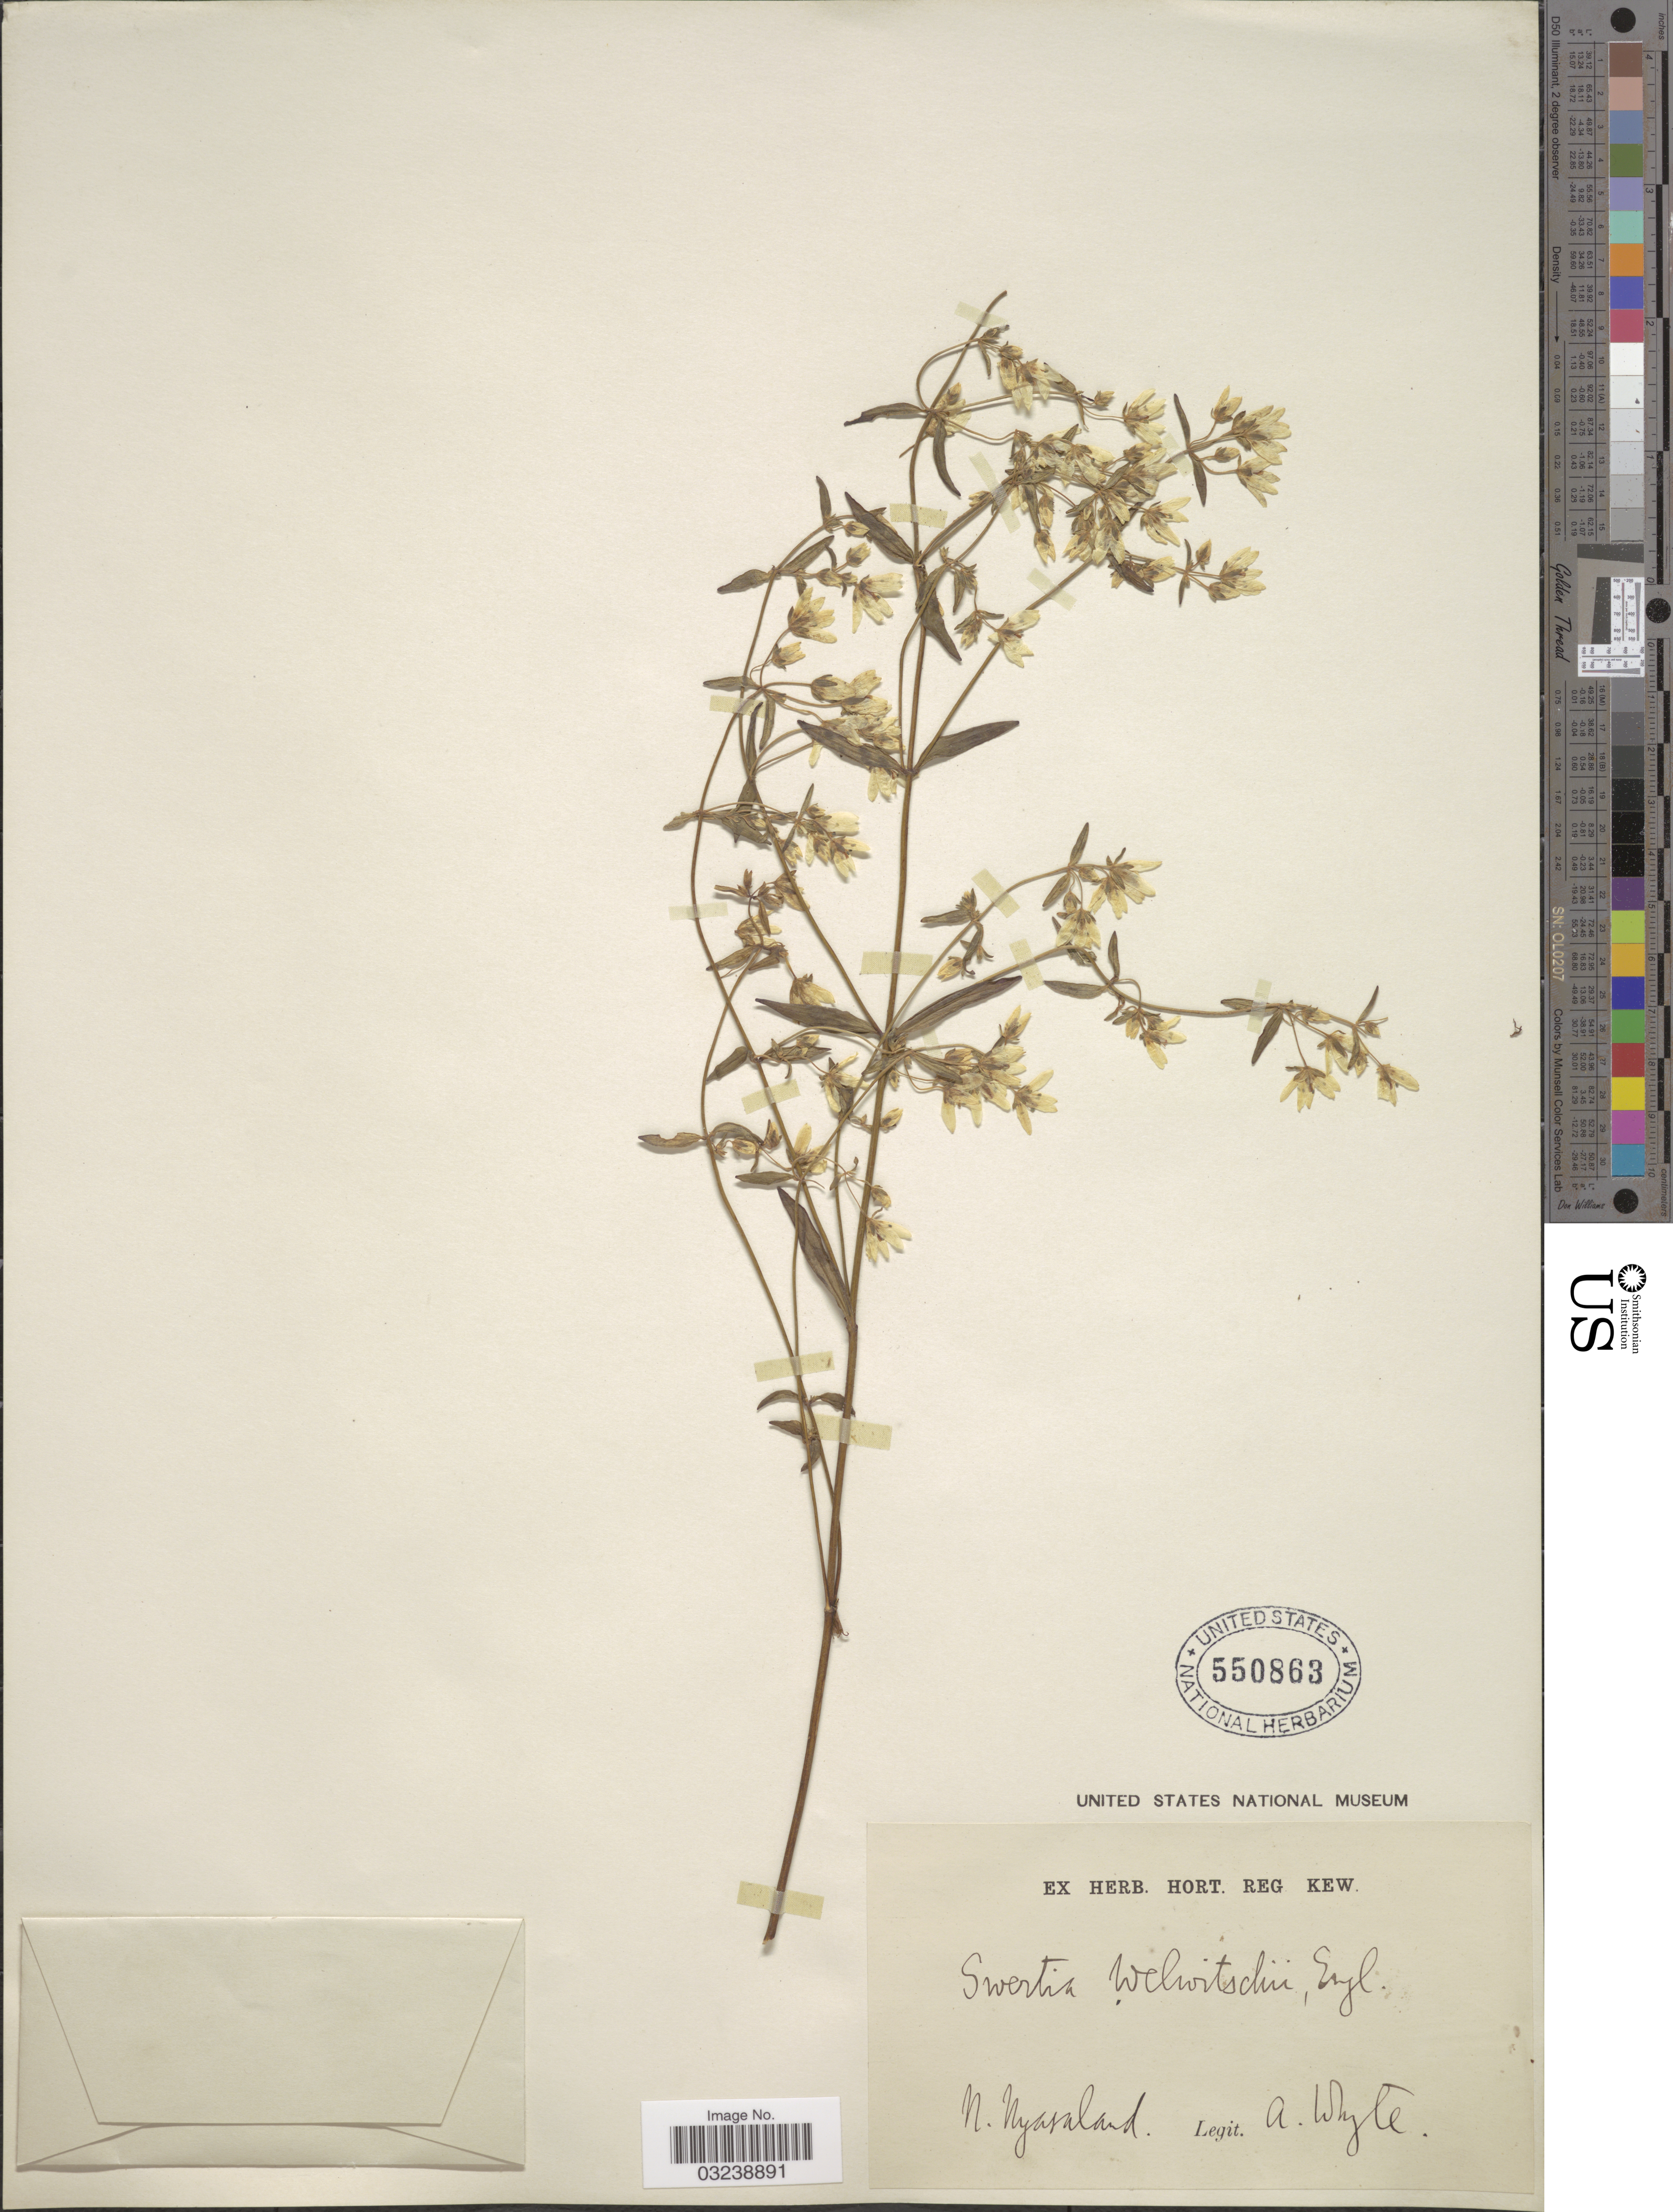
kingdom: Plantae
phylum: Tracheophyta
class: Magnoliopsida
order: Gentianales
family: Gentianaceae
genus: Swertia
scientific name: Swertia welwitschii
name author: Engl.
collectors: A. Whyte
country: Malawi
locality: N. Nyasaland.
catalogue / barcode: US 550863